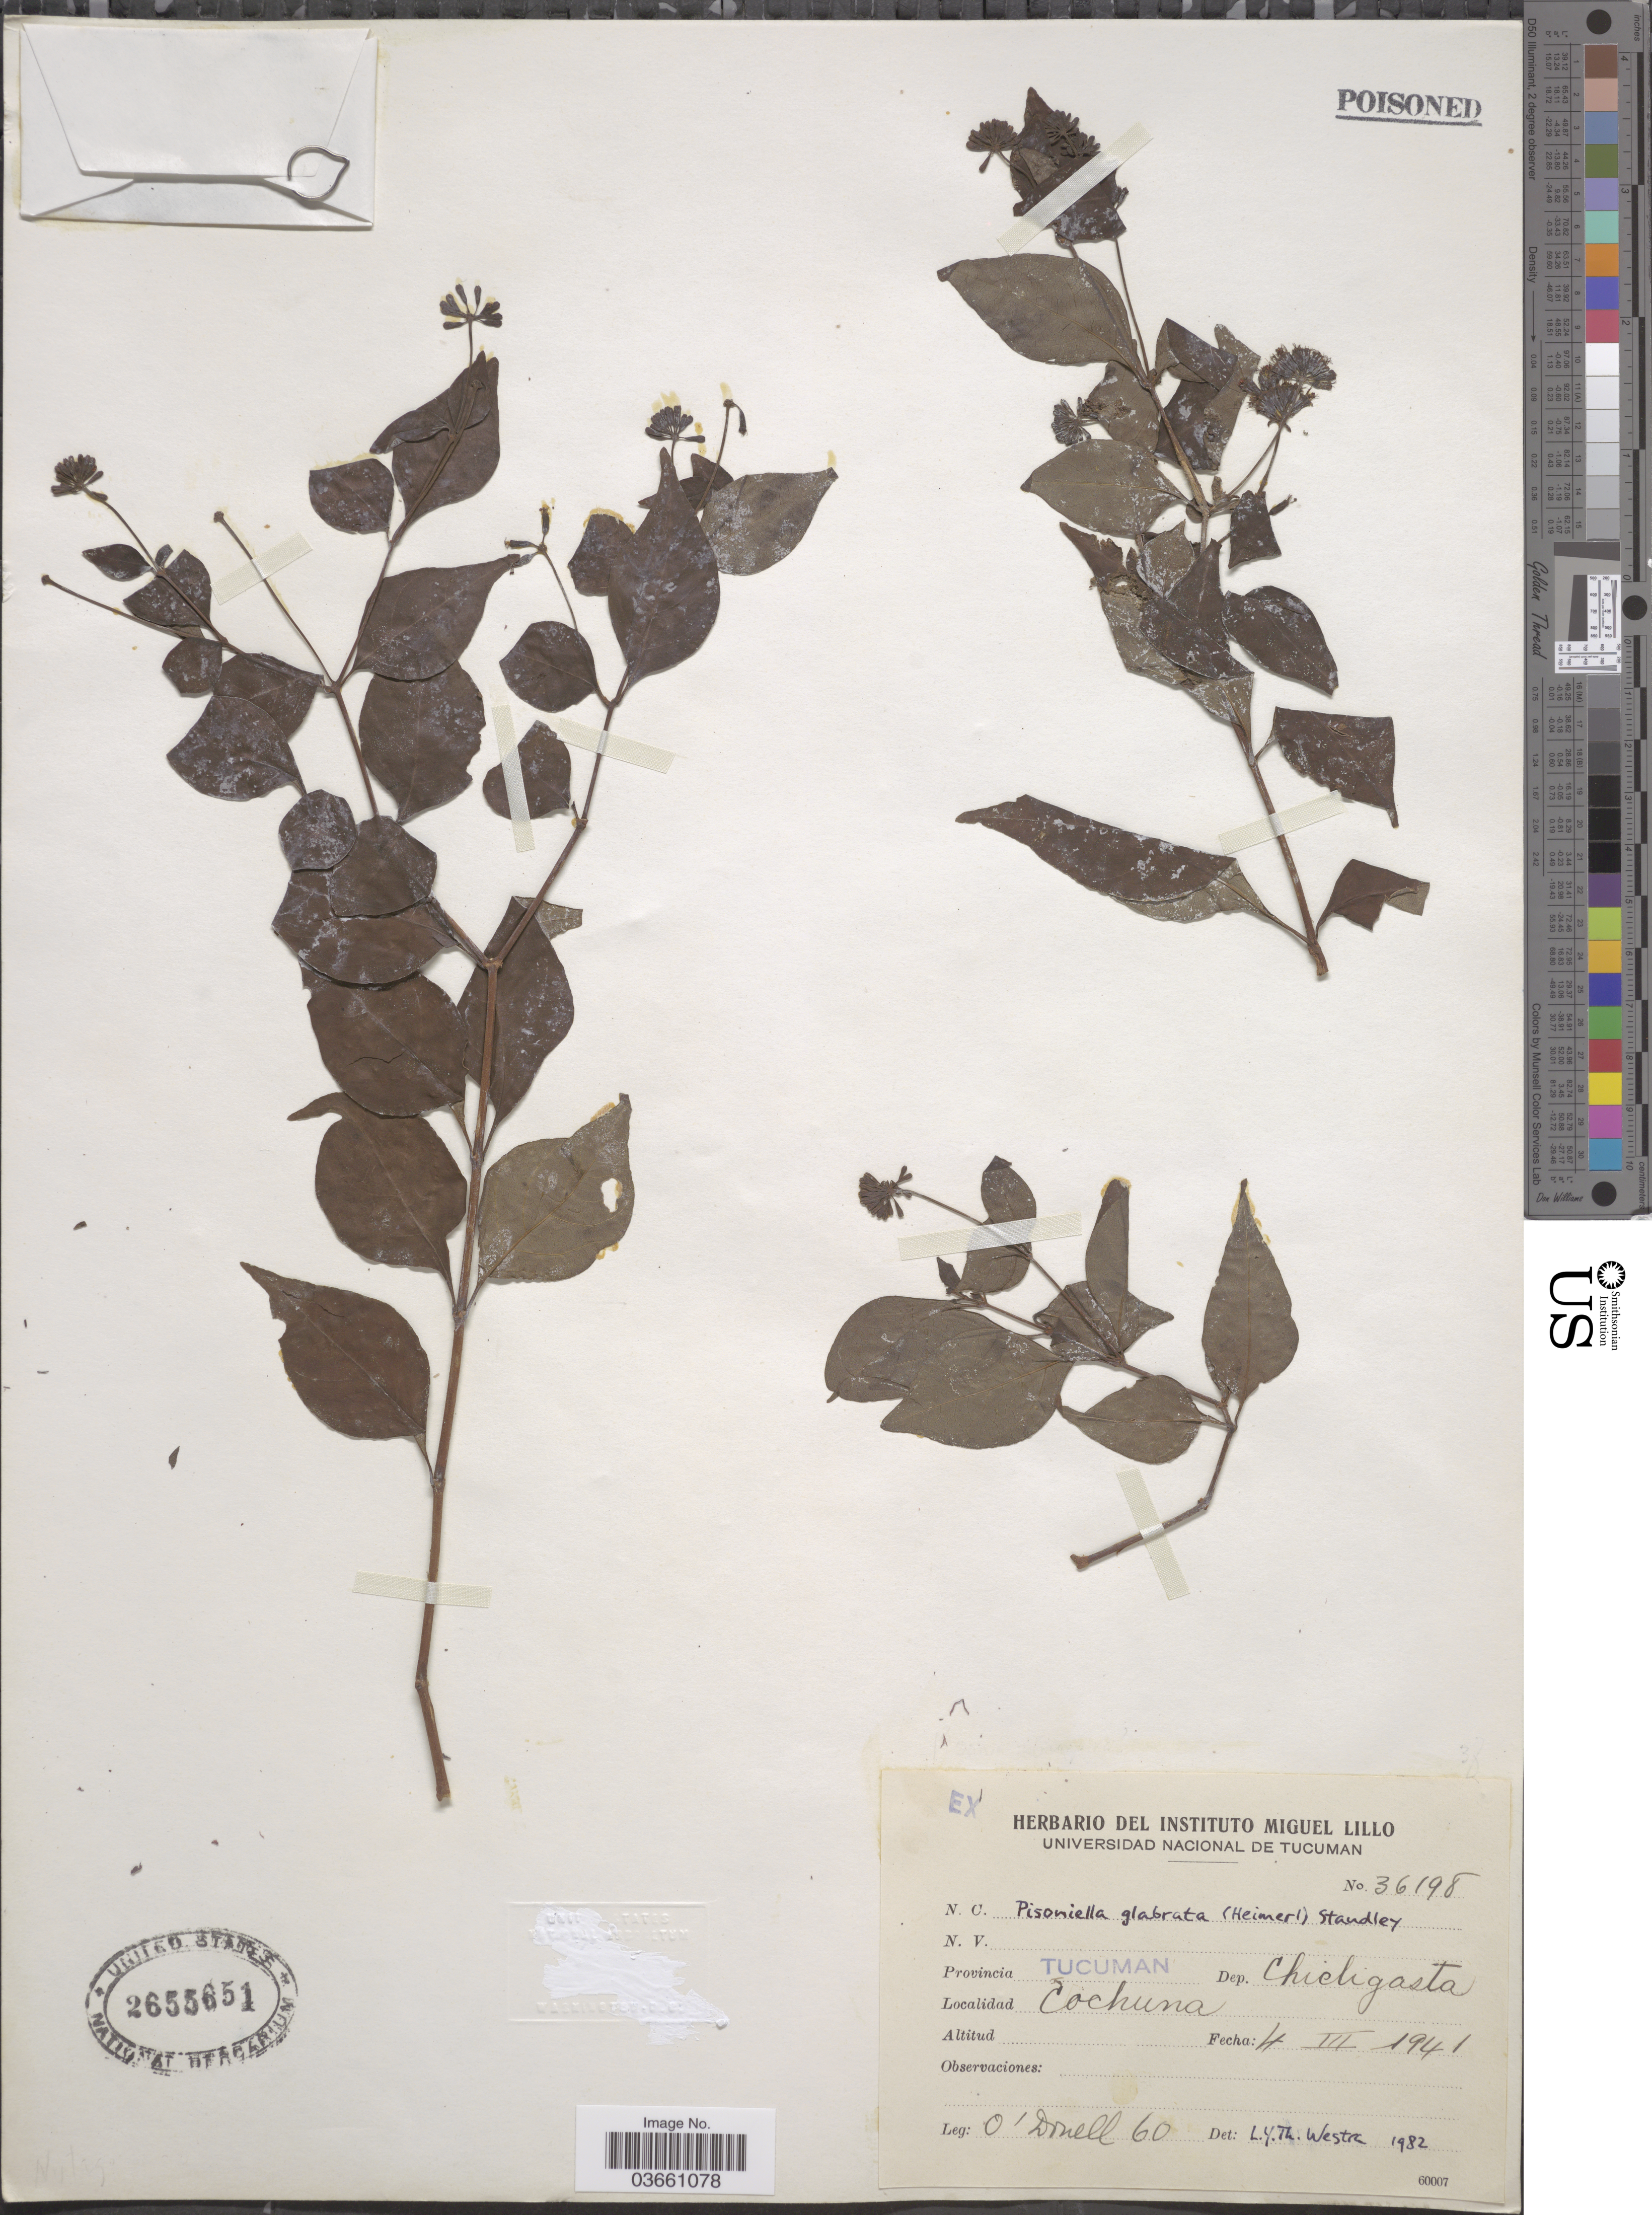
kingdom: Plantae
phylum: Tracheophyta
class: Magnoliopsida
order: Caryophyllales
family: Nyctaginaceae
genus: Pisoniella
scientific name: Pisoniella glabrata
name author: (Heimerl) Standl.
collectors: -- O'Donell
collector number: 60/36198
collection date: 1941-03-04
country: Argentina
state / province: Tucuman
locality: Dep. Chicligasta. Cochuna.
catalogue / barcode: US 2655651